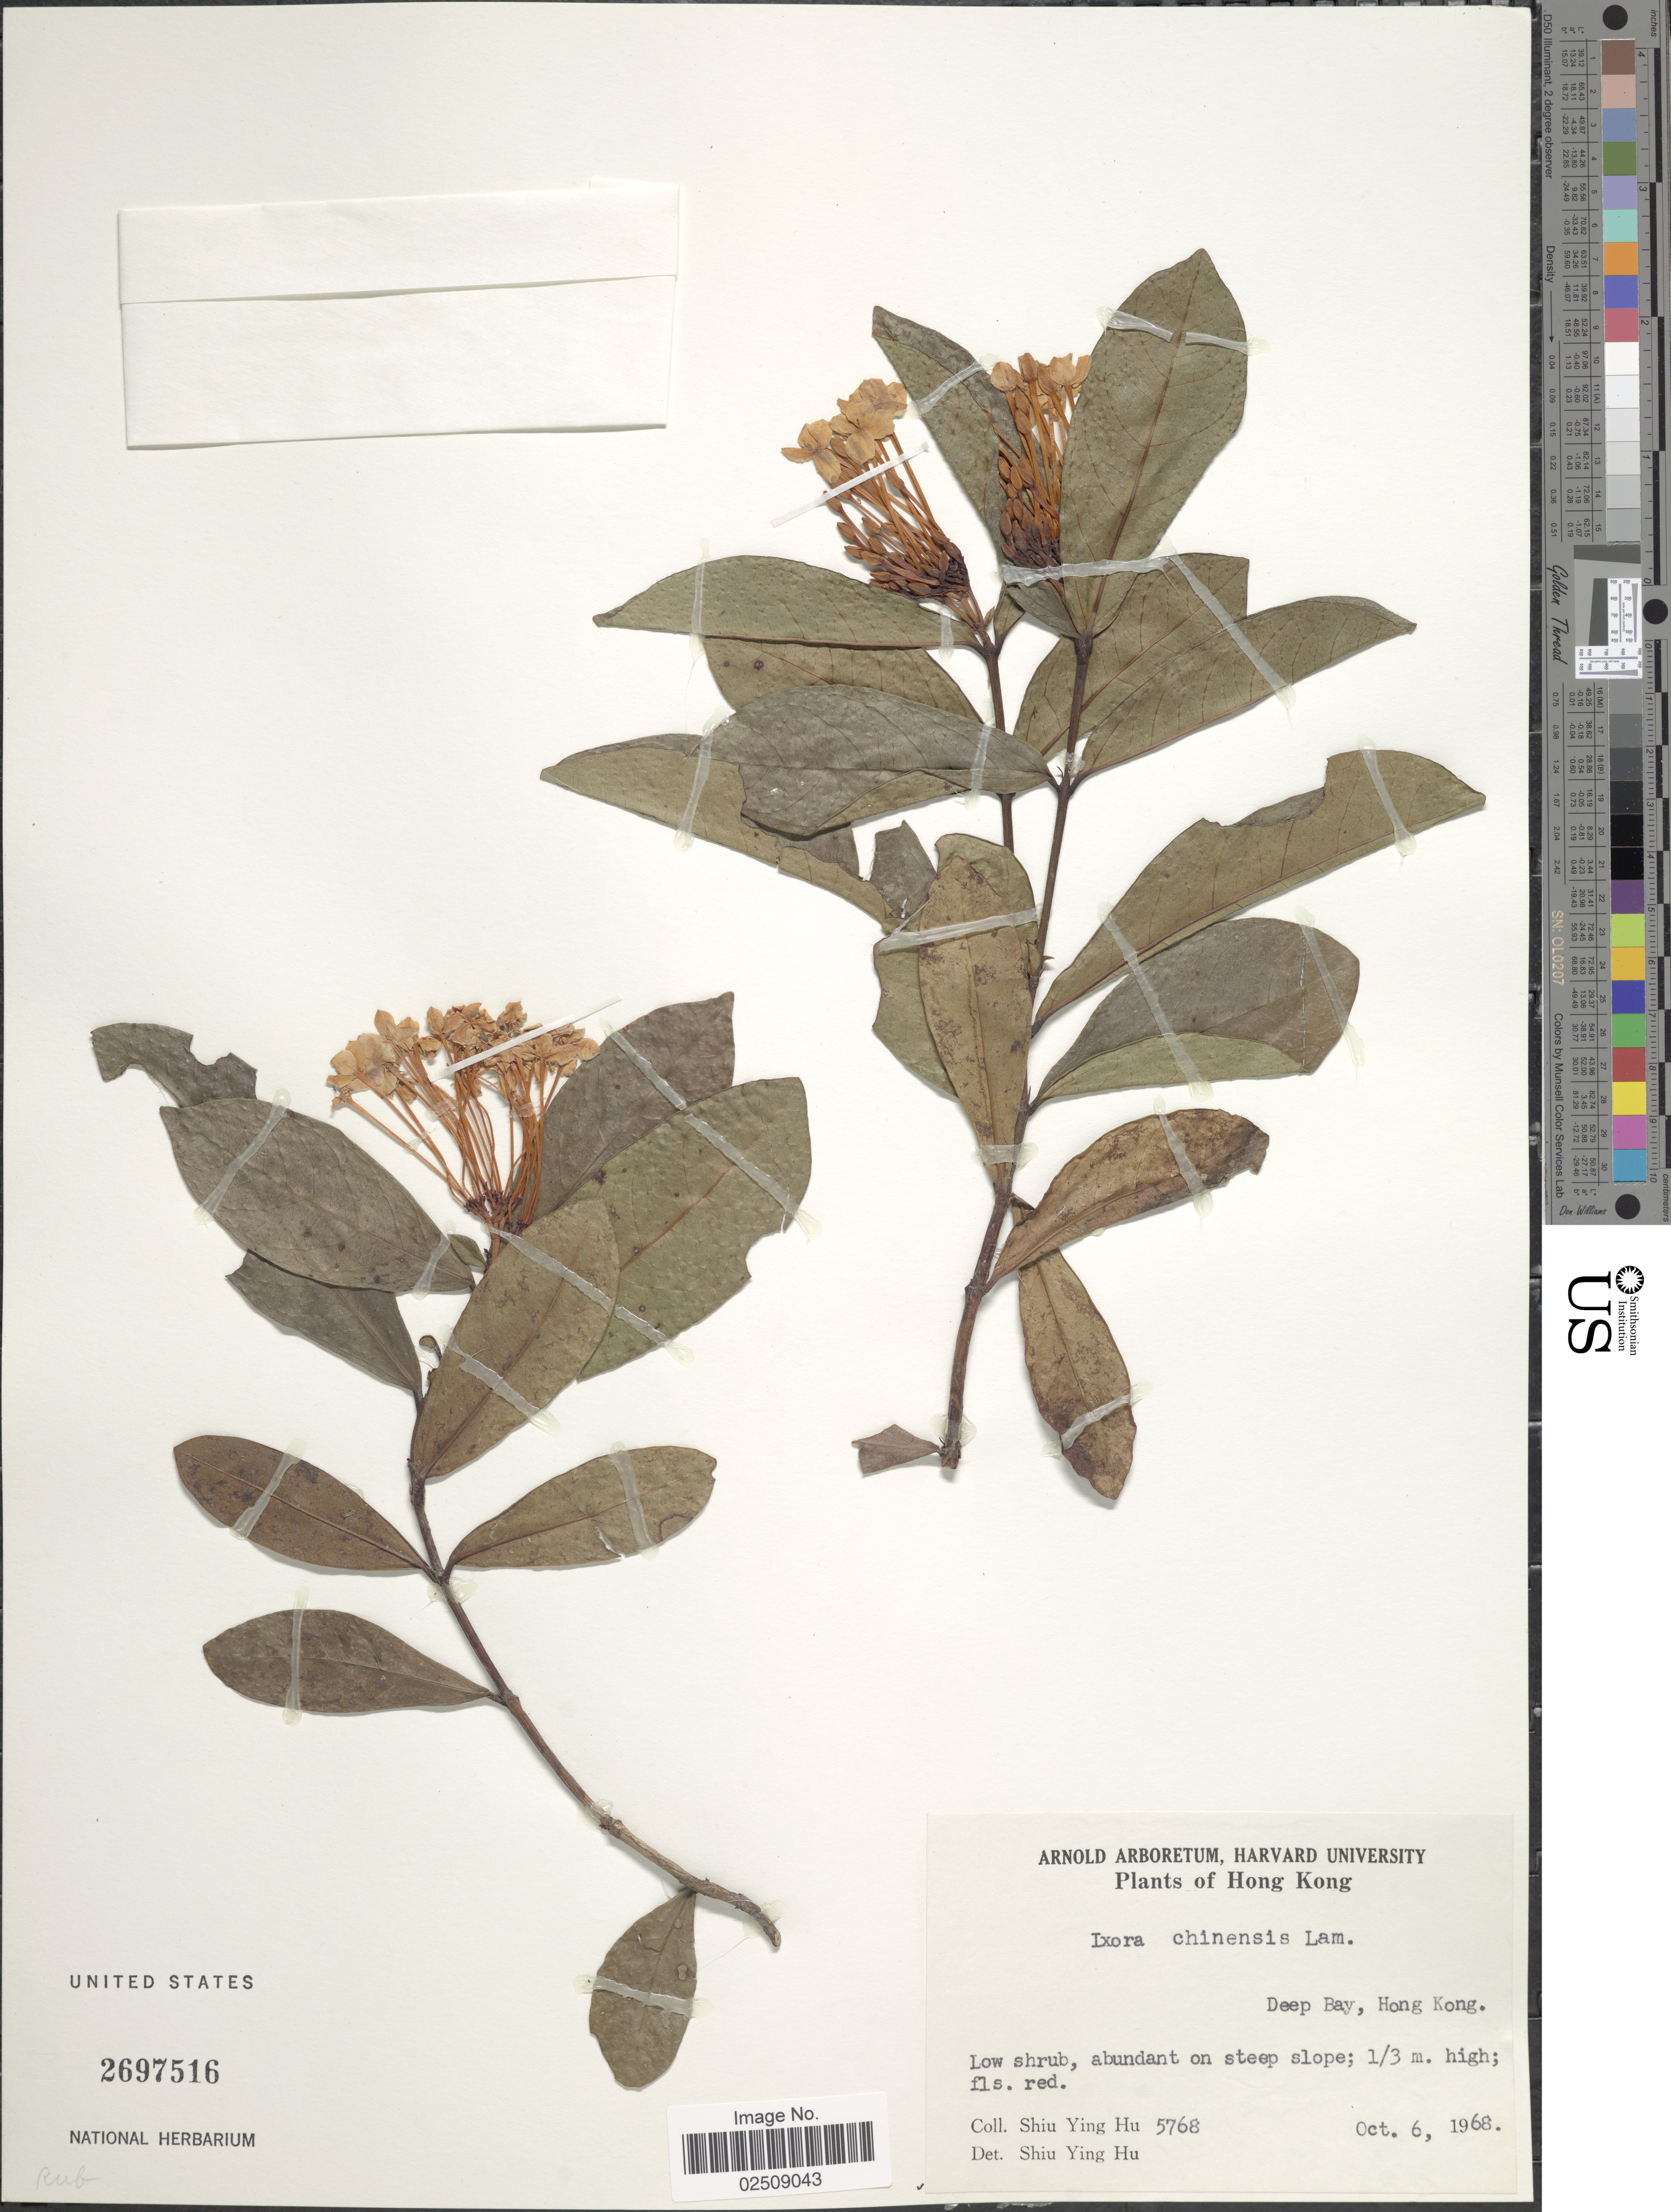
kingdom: Plantae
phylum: Tracheophyta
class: Magnoliopsida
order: Gentianales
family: Rubiaceae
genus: Ixora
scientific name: Ixora chinensis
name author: Lam.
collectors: S. Y. Hu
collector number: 5768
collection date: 1968-10-06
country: China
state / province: Hong Kong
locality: Deep Bay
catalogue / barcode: US 2697516